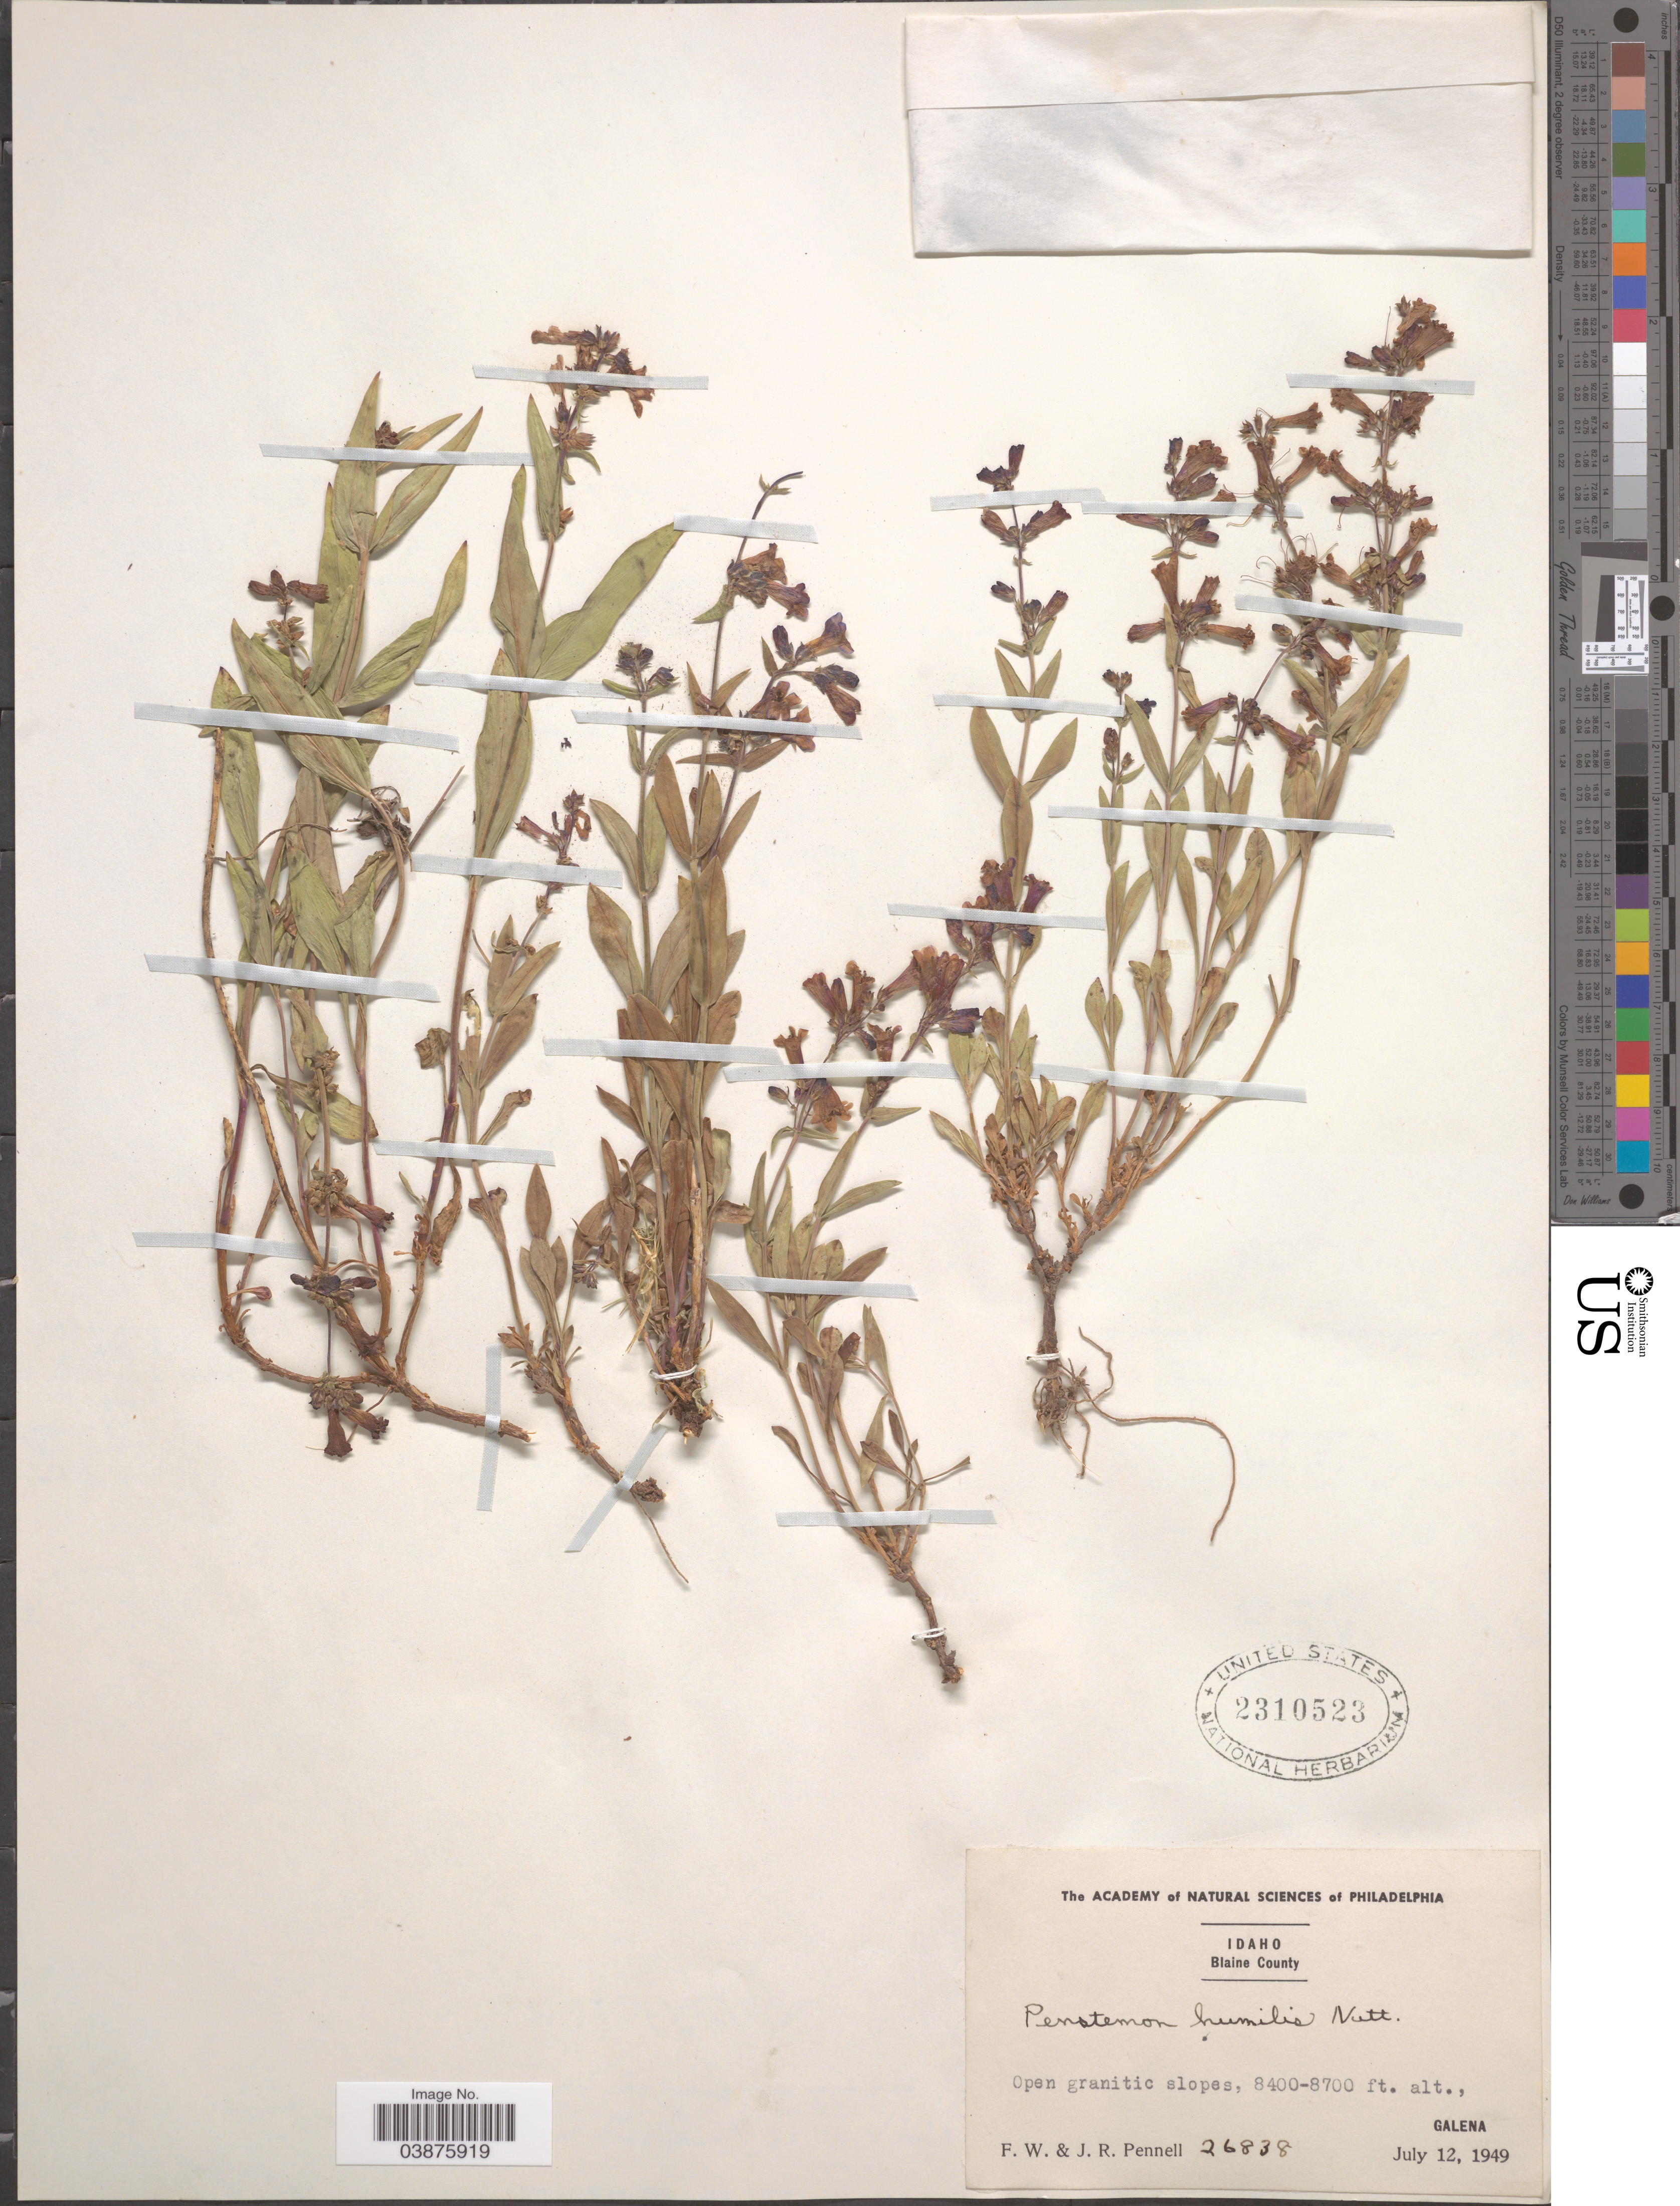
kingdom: Plantae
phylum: Tracheophyta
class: Magnoliopsida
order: Lamiales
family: Plantaginaceae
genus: Penstemon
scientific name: Penstemon humilis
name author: Nutt. ex A. Gray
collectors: F. W. Pennell & J. Pennell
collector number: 26838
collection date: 1949-07-12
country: United States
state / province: Idaho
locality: Blaine County. Galena.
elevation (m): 2560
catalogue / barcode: US 2310523